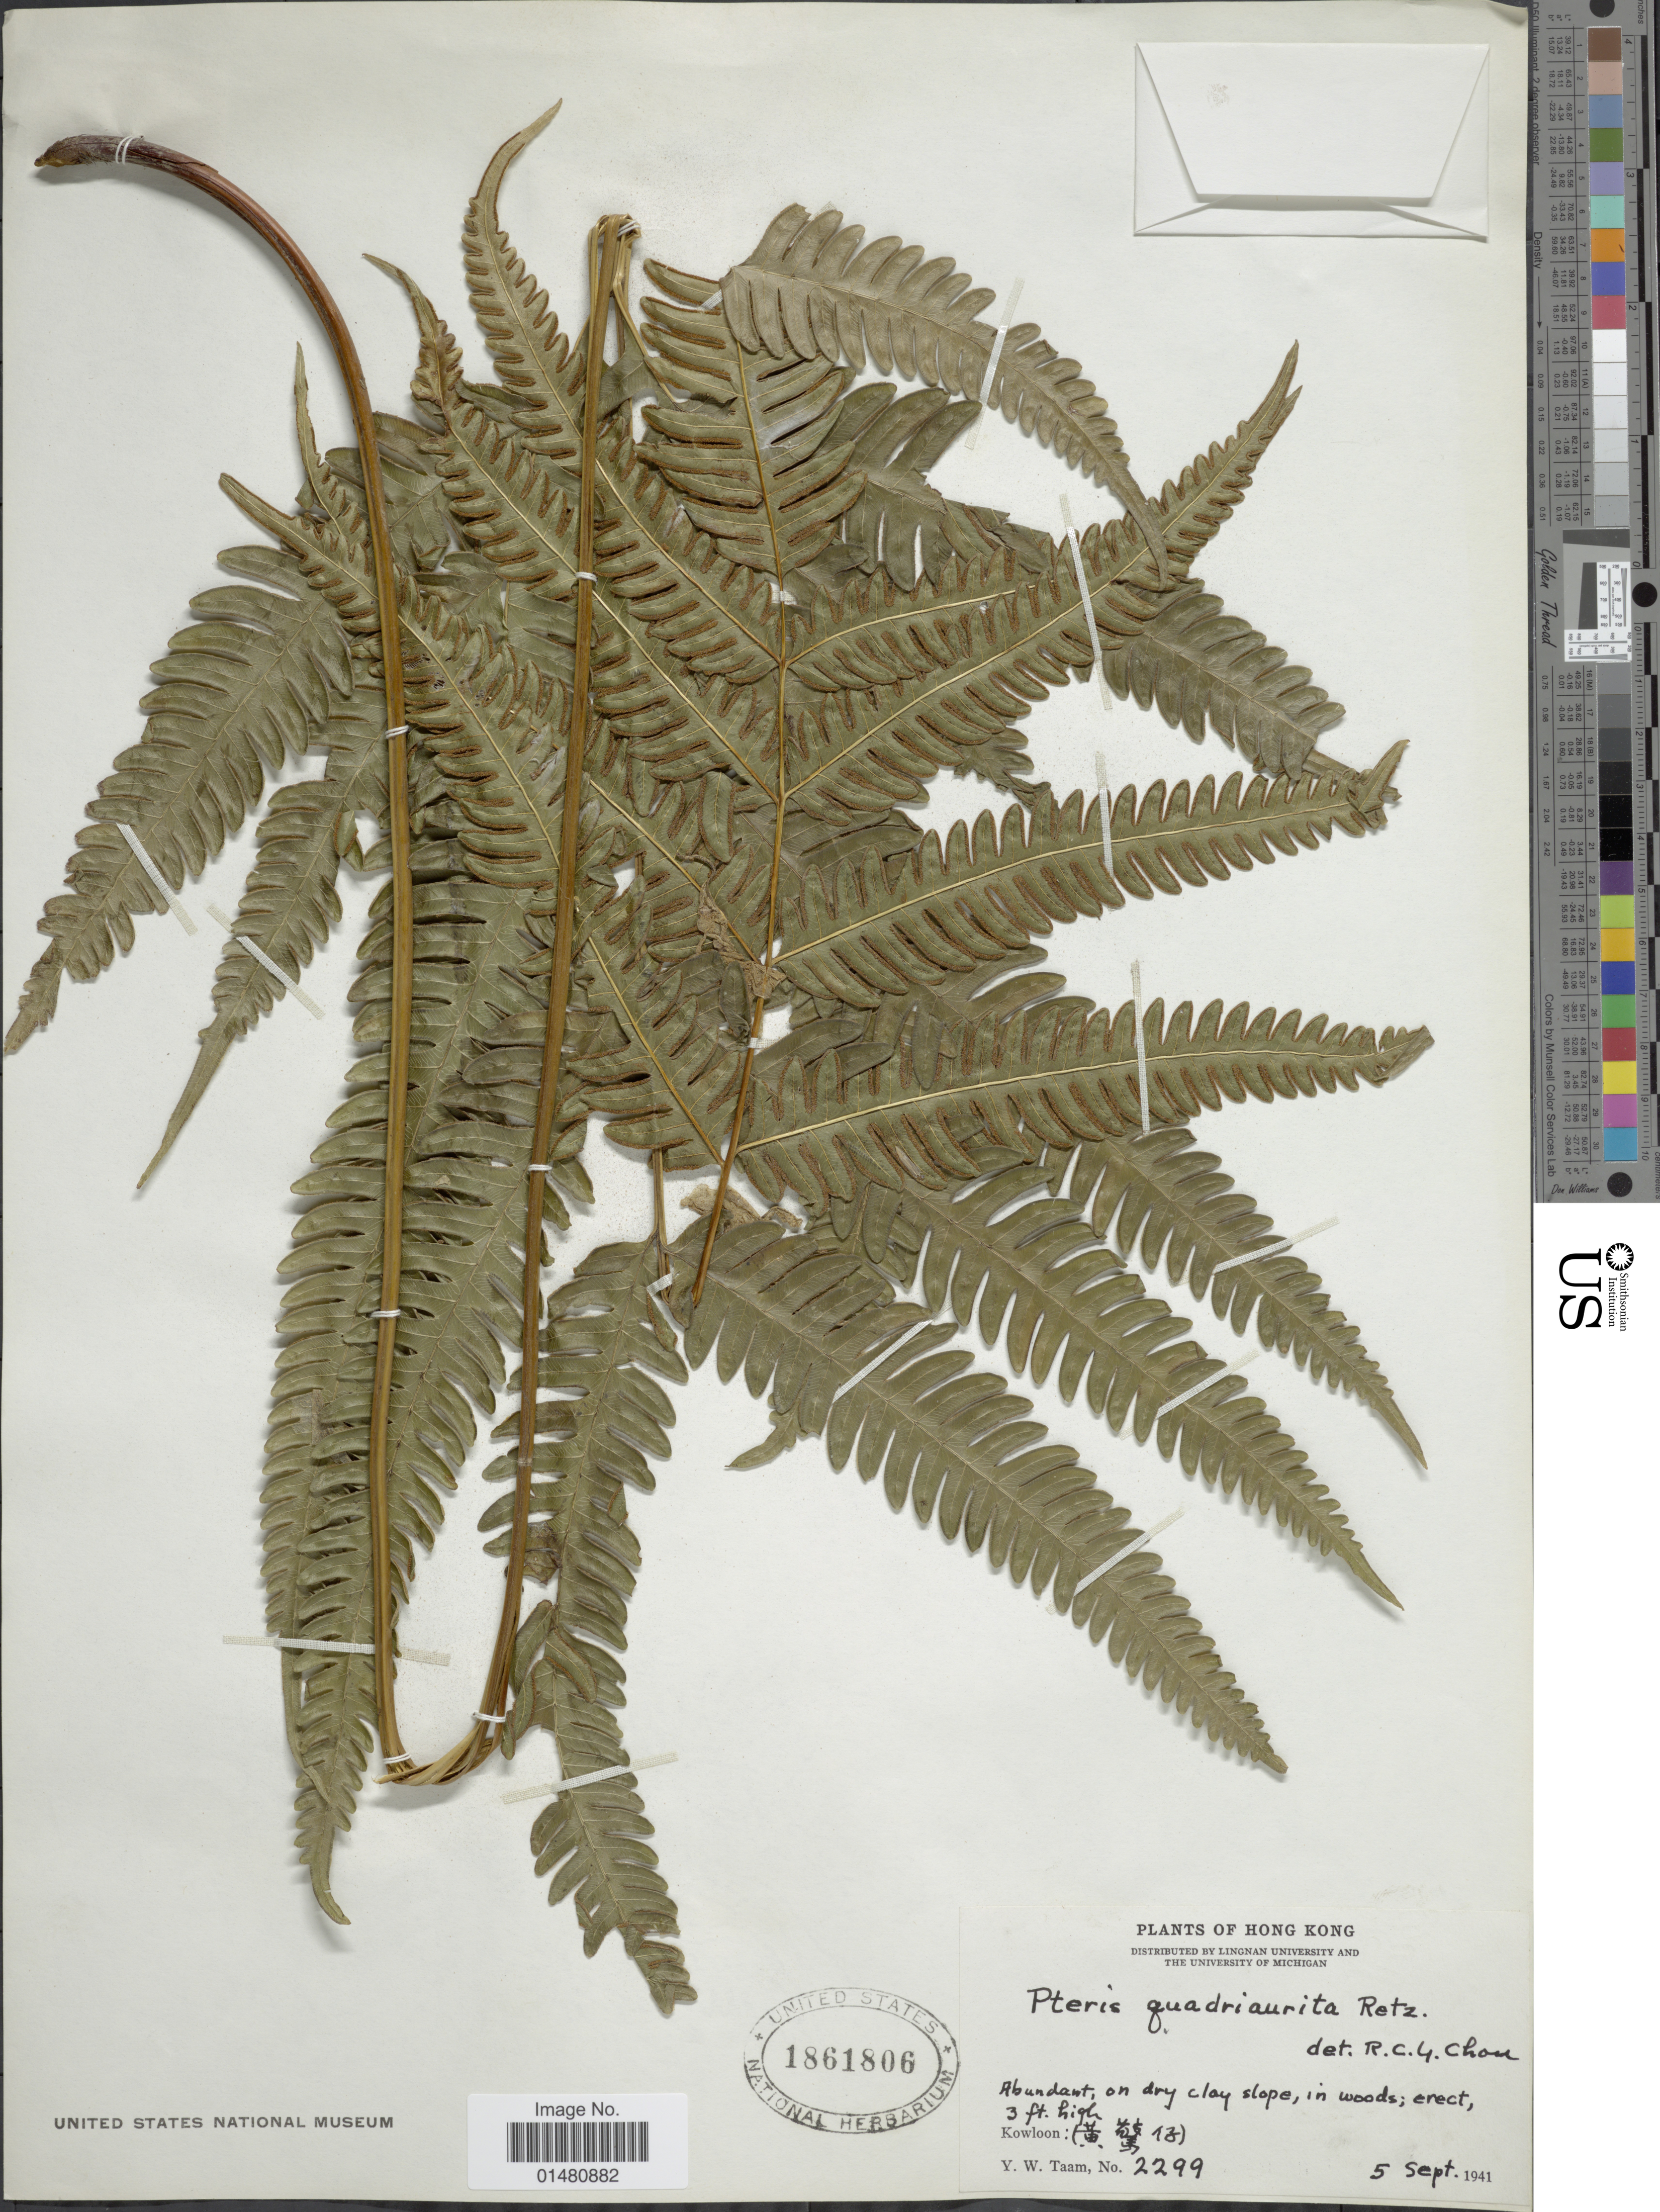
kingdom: Plantae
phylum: Tracheophyta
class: Polypodiopsida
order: Polypodiales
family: Pteridaceae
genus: Pteris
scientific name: Pteris quadriaurita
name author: Retz.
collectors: Y. W. Taam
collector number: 2299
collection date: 1941-09-05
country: China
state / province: Hong Kong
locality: Kowloon: (X)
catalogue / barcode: US 1861806